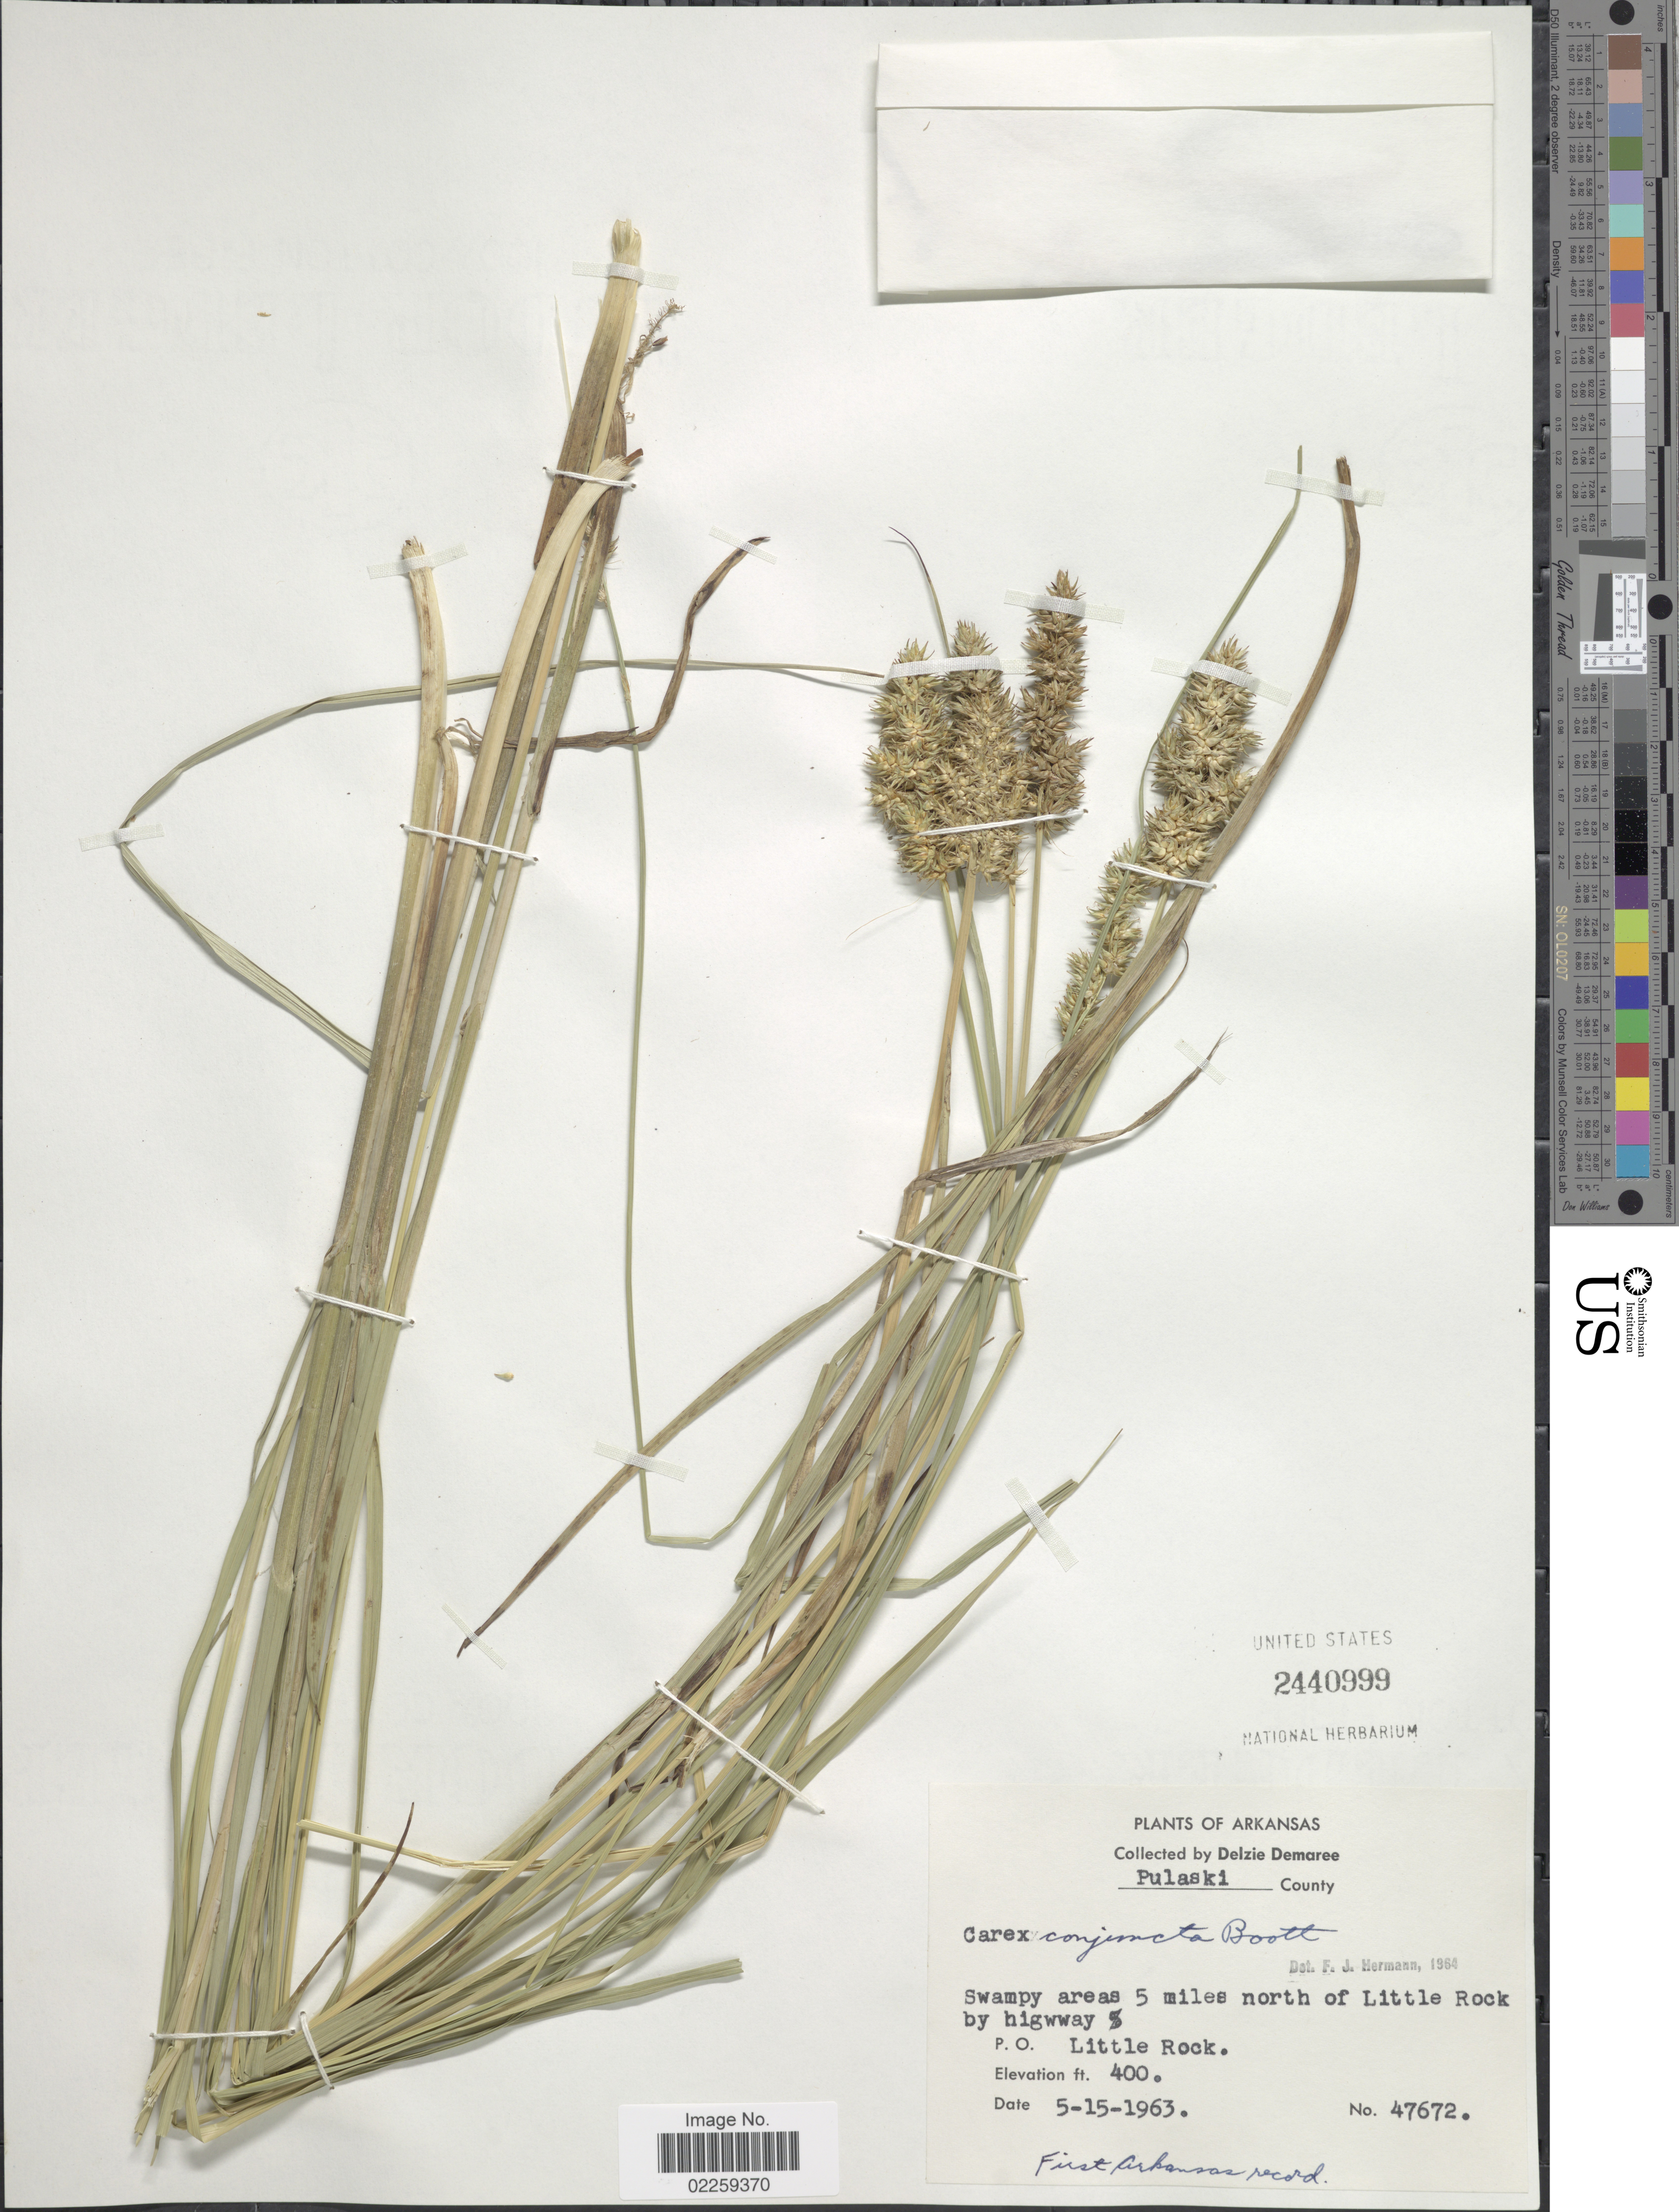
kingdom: Plantae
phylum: Tracheophyta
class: Liliopsida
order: Poales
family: Cyperaceae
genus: Carex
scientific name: Carex conjuncta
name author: Boott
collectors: D. Demaree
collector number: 47672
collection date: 1963-05-15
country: United States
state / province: Arkansas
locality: Areas 5 miles north of Little Rock by Highway. P. O. Little Rock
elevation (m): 122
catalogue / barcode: US 2440999